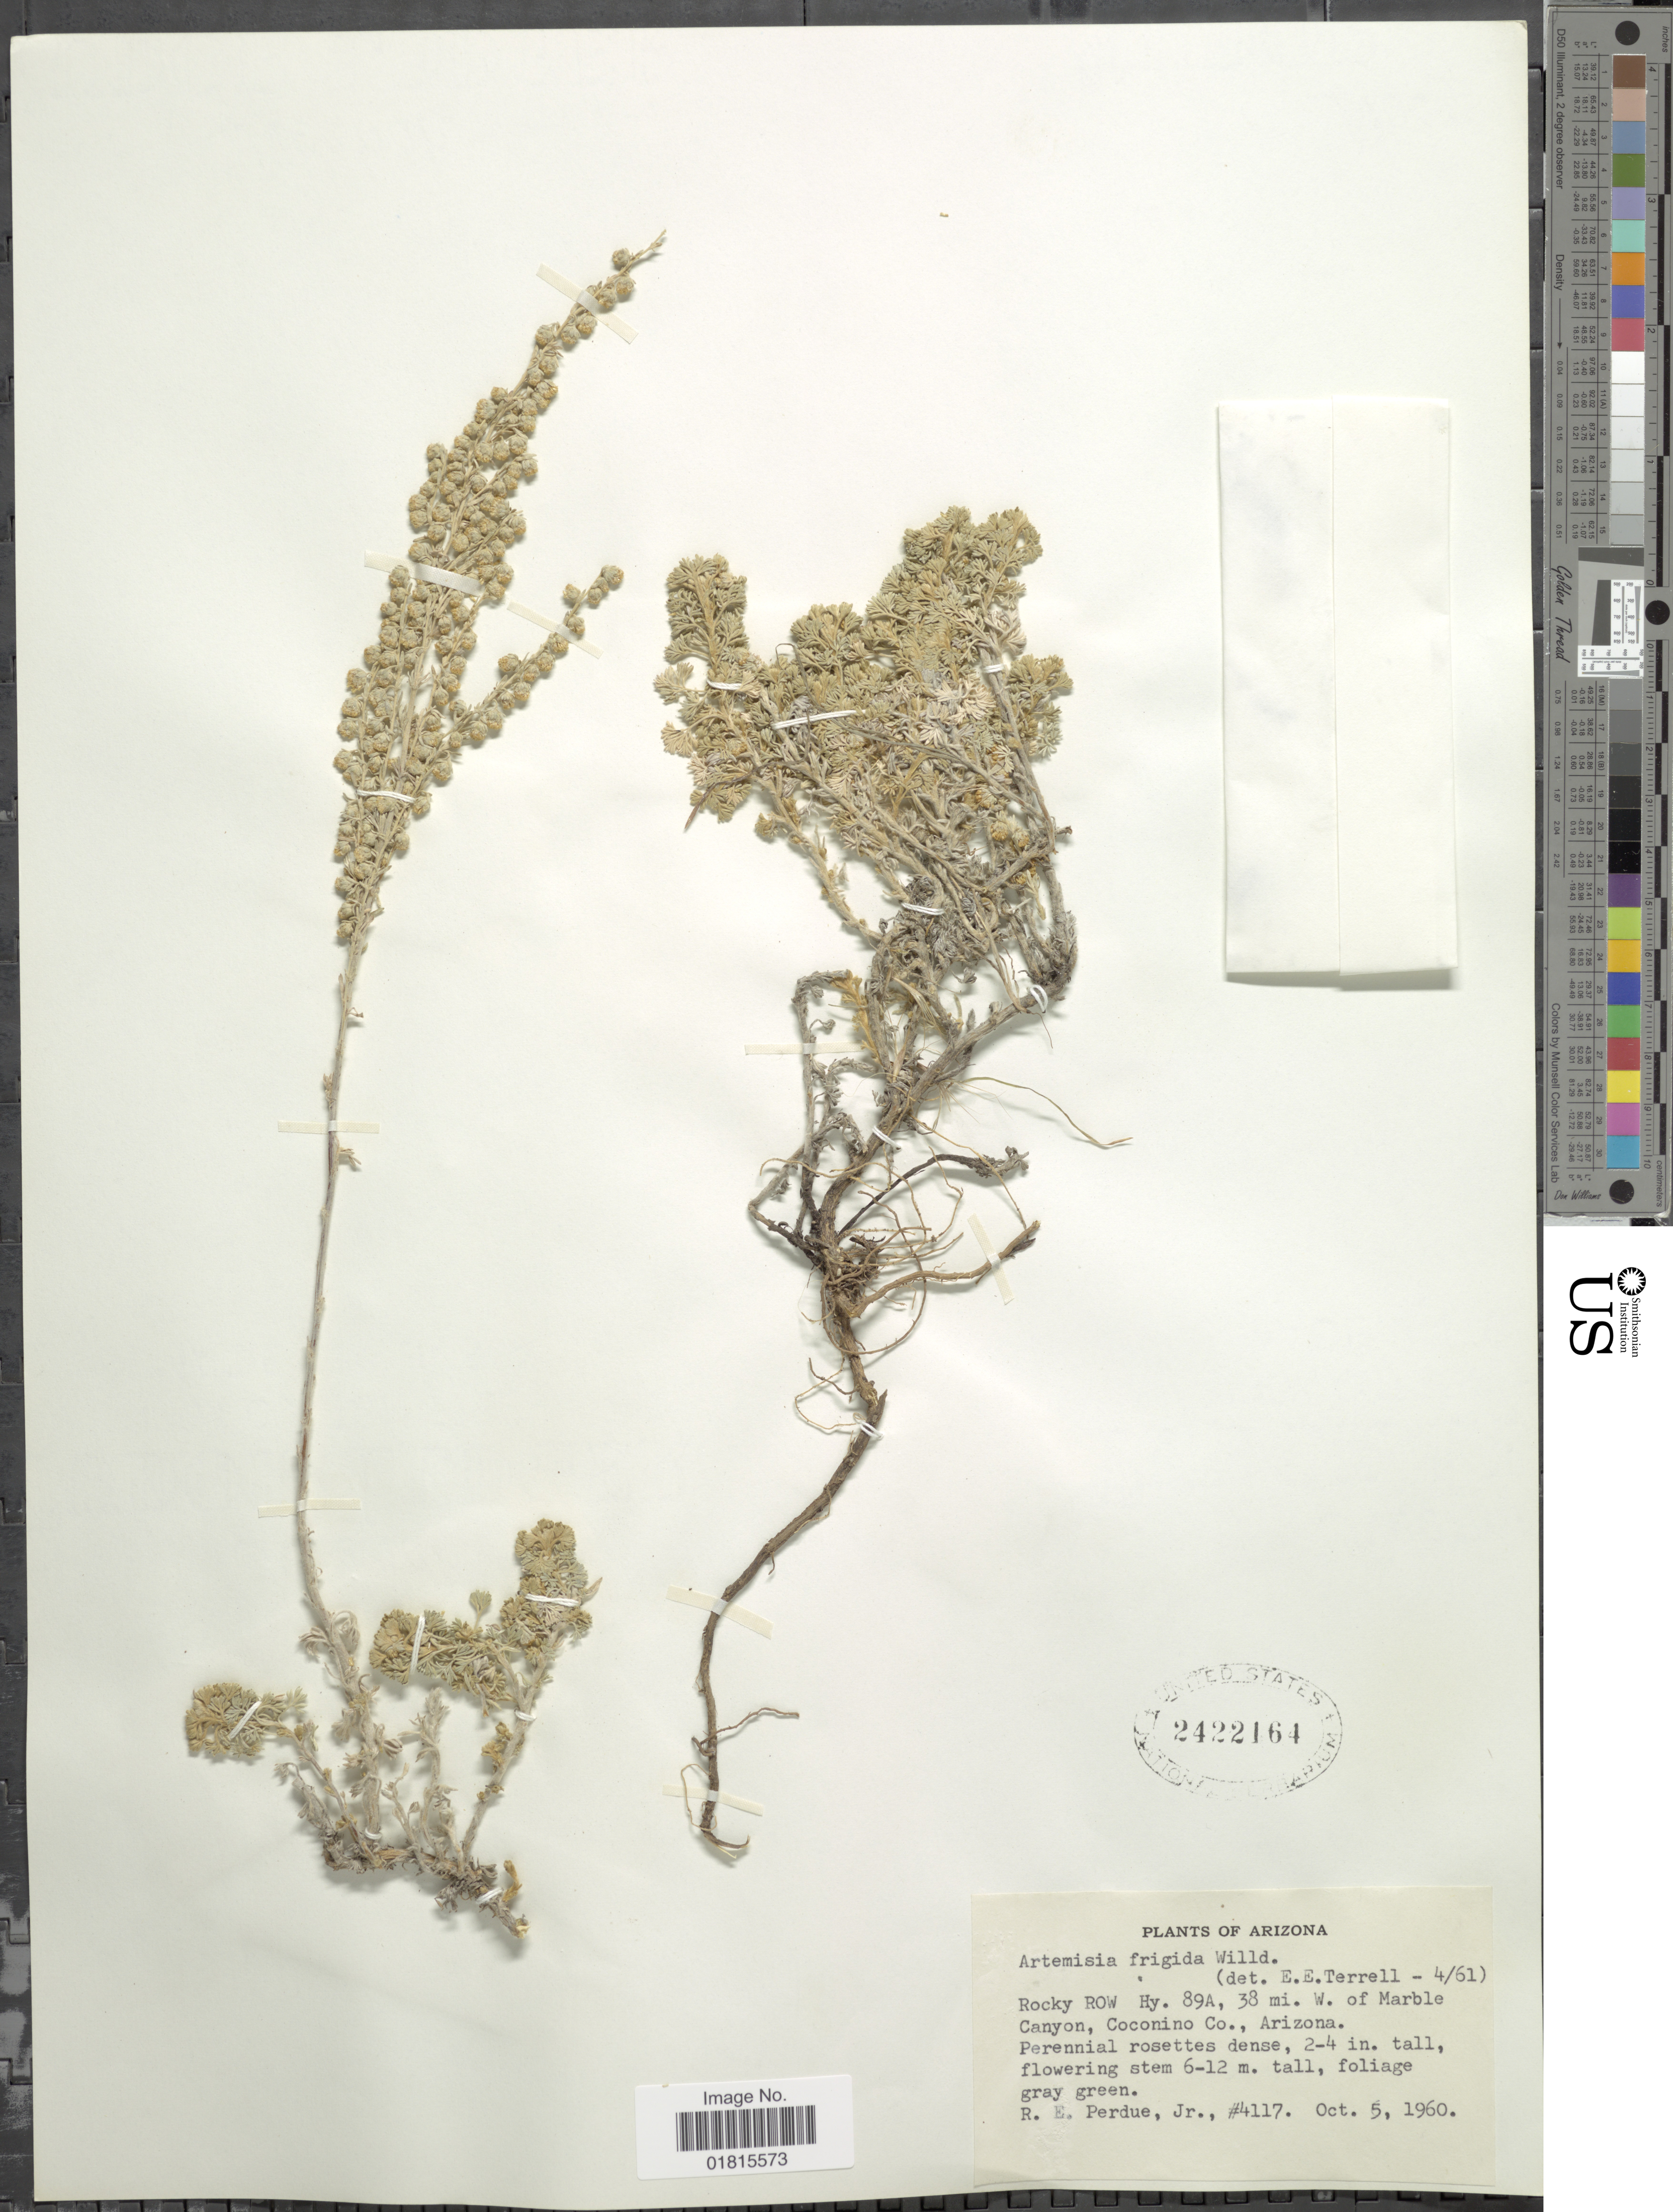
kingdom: Plantae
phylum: Tracheophyta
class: Magnoliopsida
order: Asterales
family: Asteraceae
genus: Artemisia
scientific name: Artemisia frigida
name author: Willd.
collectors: R. E. Perdue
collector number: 4117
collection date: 1960-10-05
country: United States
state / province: Arizona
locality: Rocky ROW Hy. 89A, 38 mi. W. of Marble Canyon, Coconino Co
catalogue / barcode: US 2422164